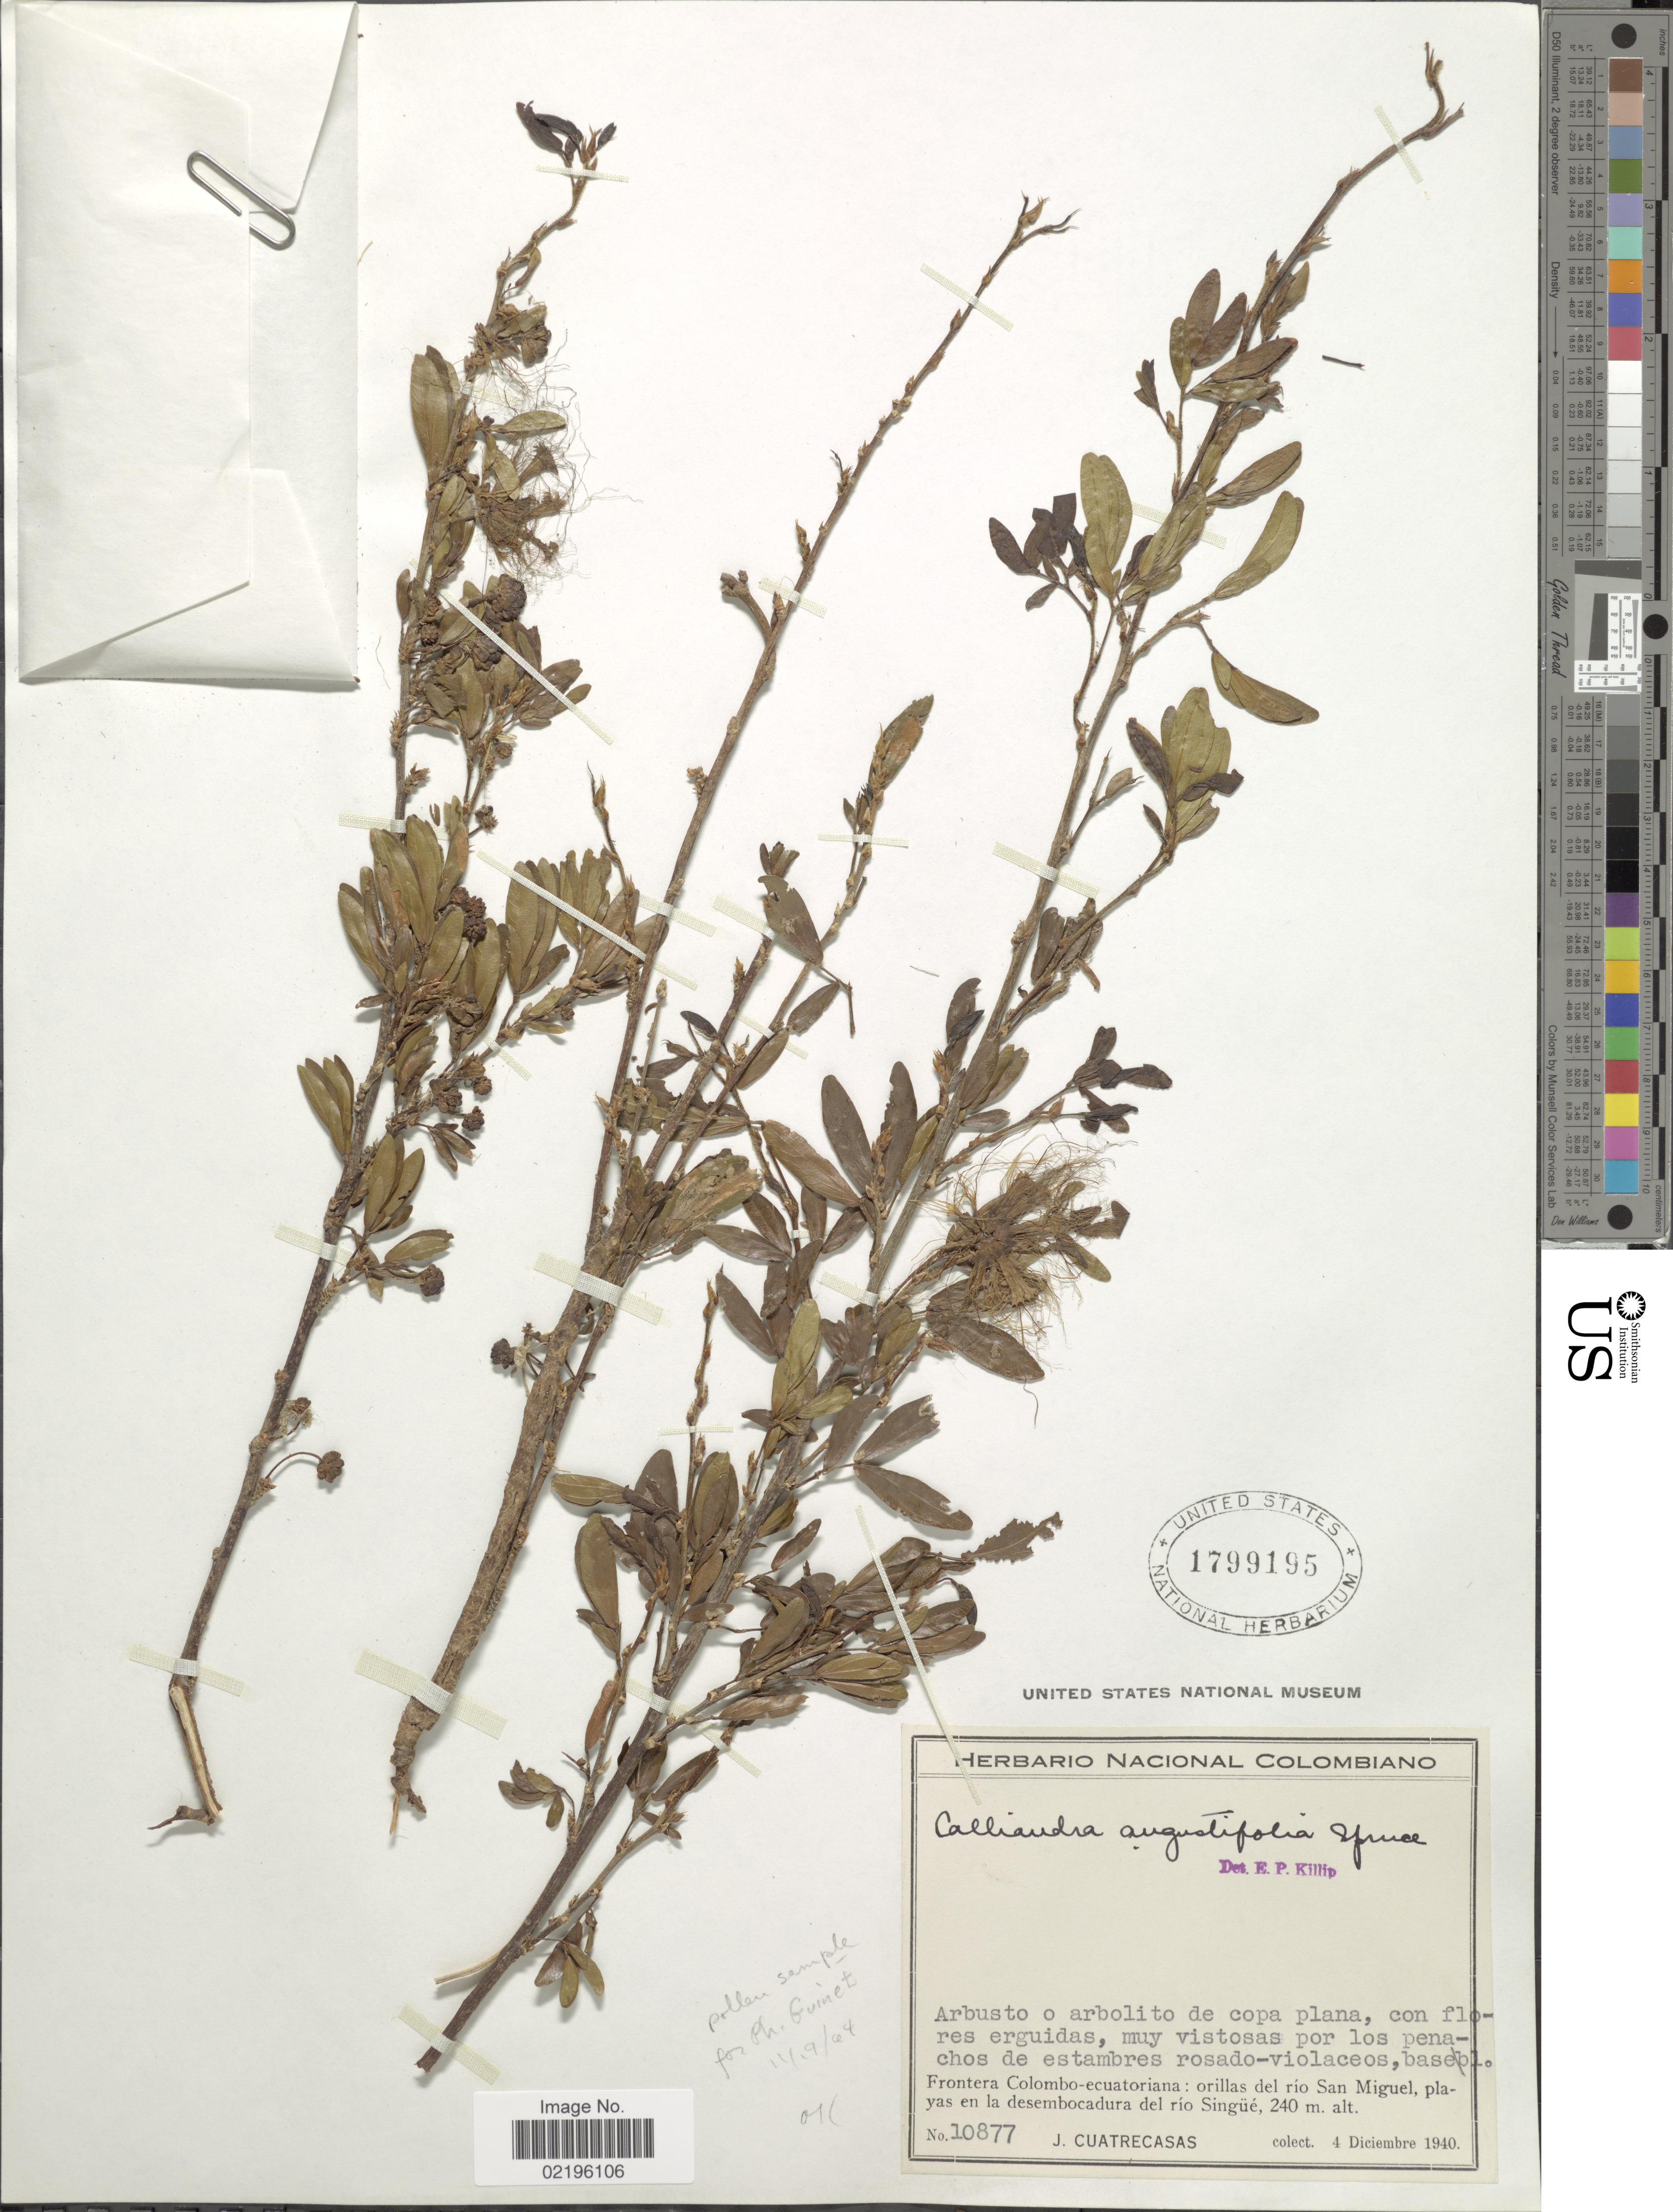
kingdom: Plantae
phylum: Tracheophyta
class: Magnoliopsida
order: Fabales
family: Fabaceae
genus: Calliandra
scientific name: Calliandra angustifolia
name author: Spruce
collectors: J. Cuatrecasas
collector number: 10877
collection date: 1940-12-04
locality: Frontera Colombo- ecuatoriana: orillas del Rio San Miguel, playas en la desembocadura del rio Singue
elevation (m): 240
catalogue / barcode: US 1799195